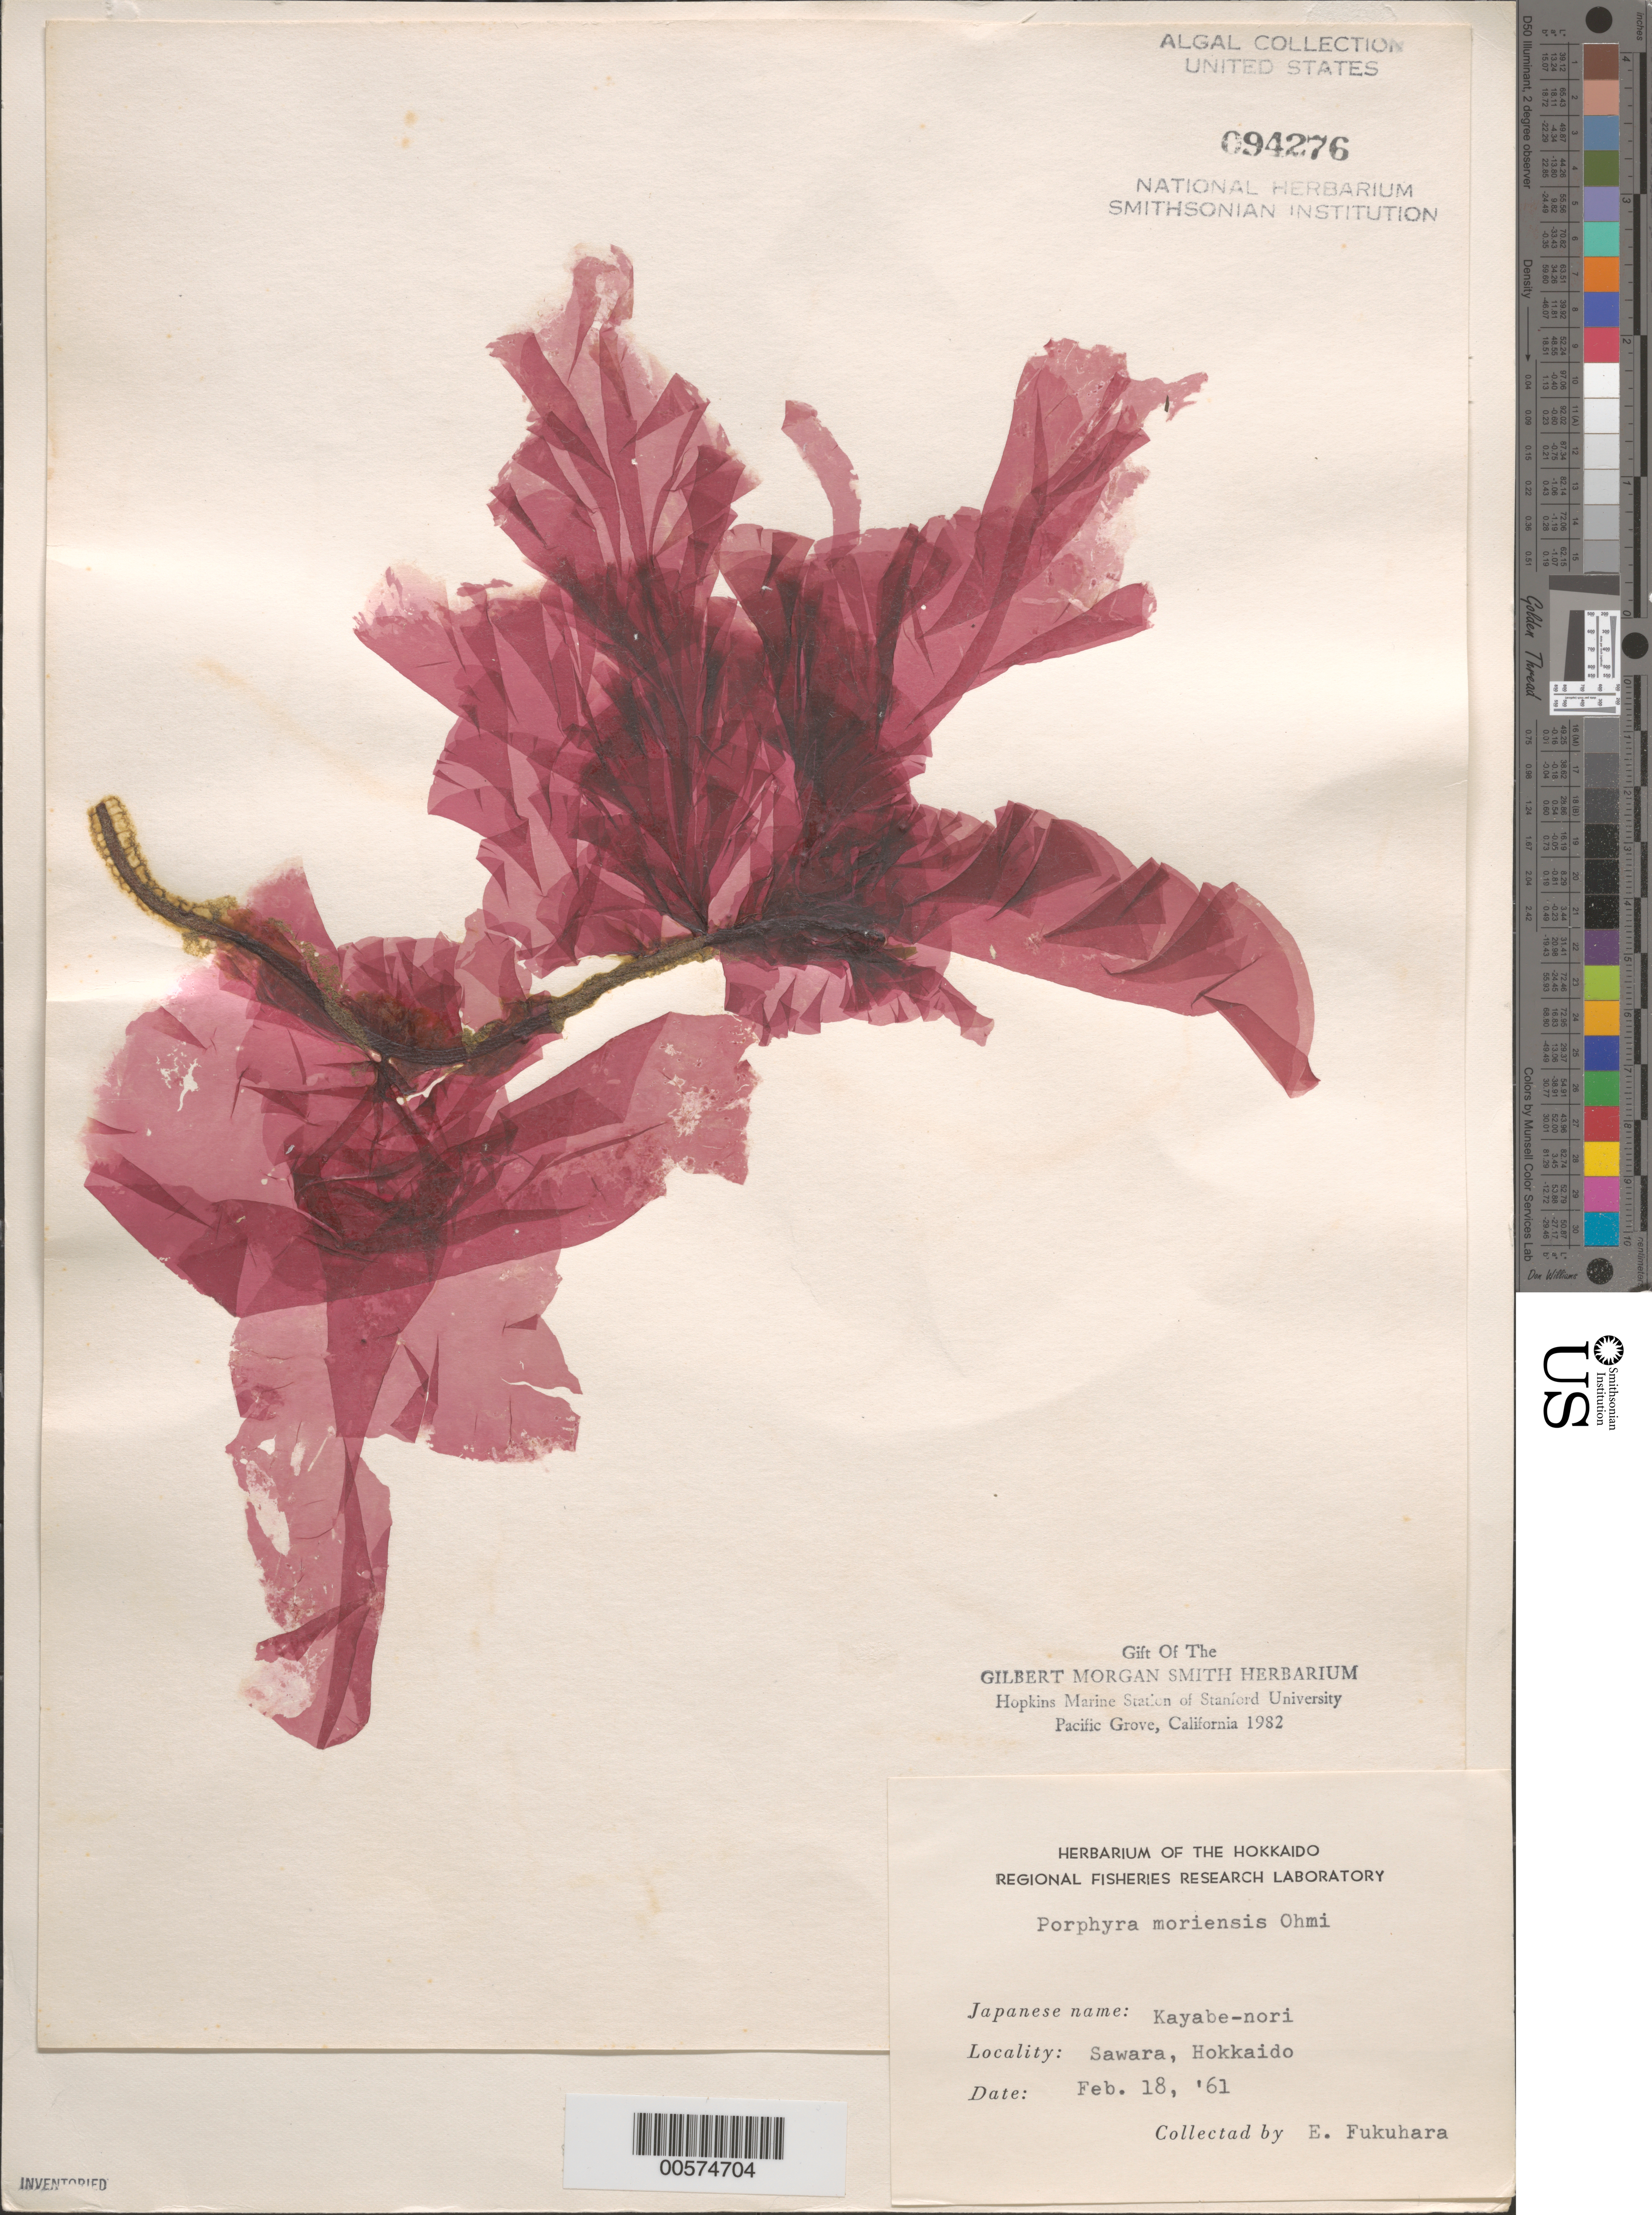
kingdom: Plantae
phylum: Rhodophyta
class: Bangiophyceae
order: Bangiales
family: Bangiaceae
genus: Porphyra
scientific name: Porphyra moriensis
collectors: E. Fukuhara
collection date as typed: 18 Feb 1961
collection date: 1961-02-18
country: Japan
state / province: Hokkaido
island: Hokkaido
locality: Sawara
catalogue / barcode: US 94276